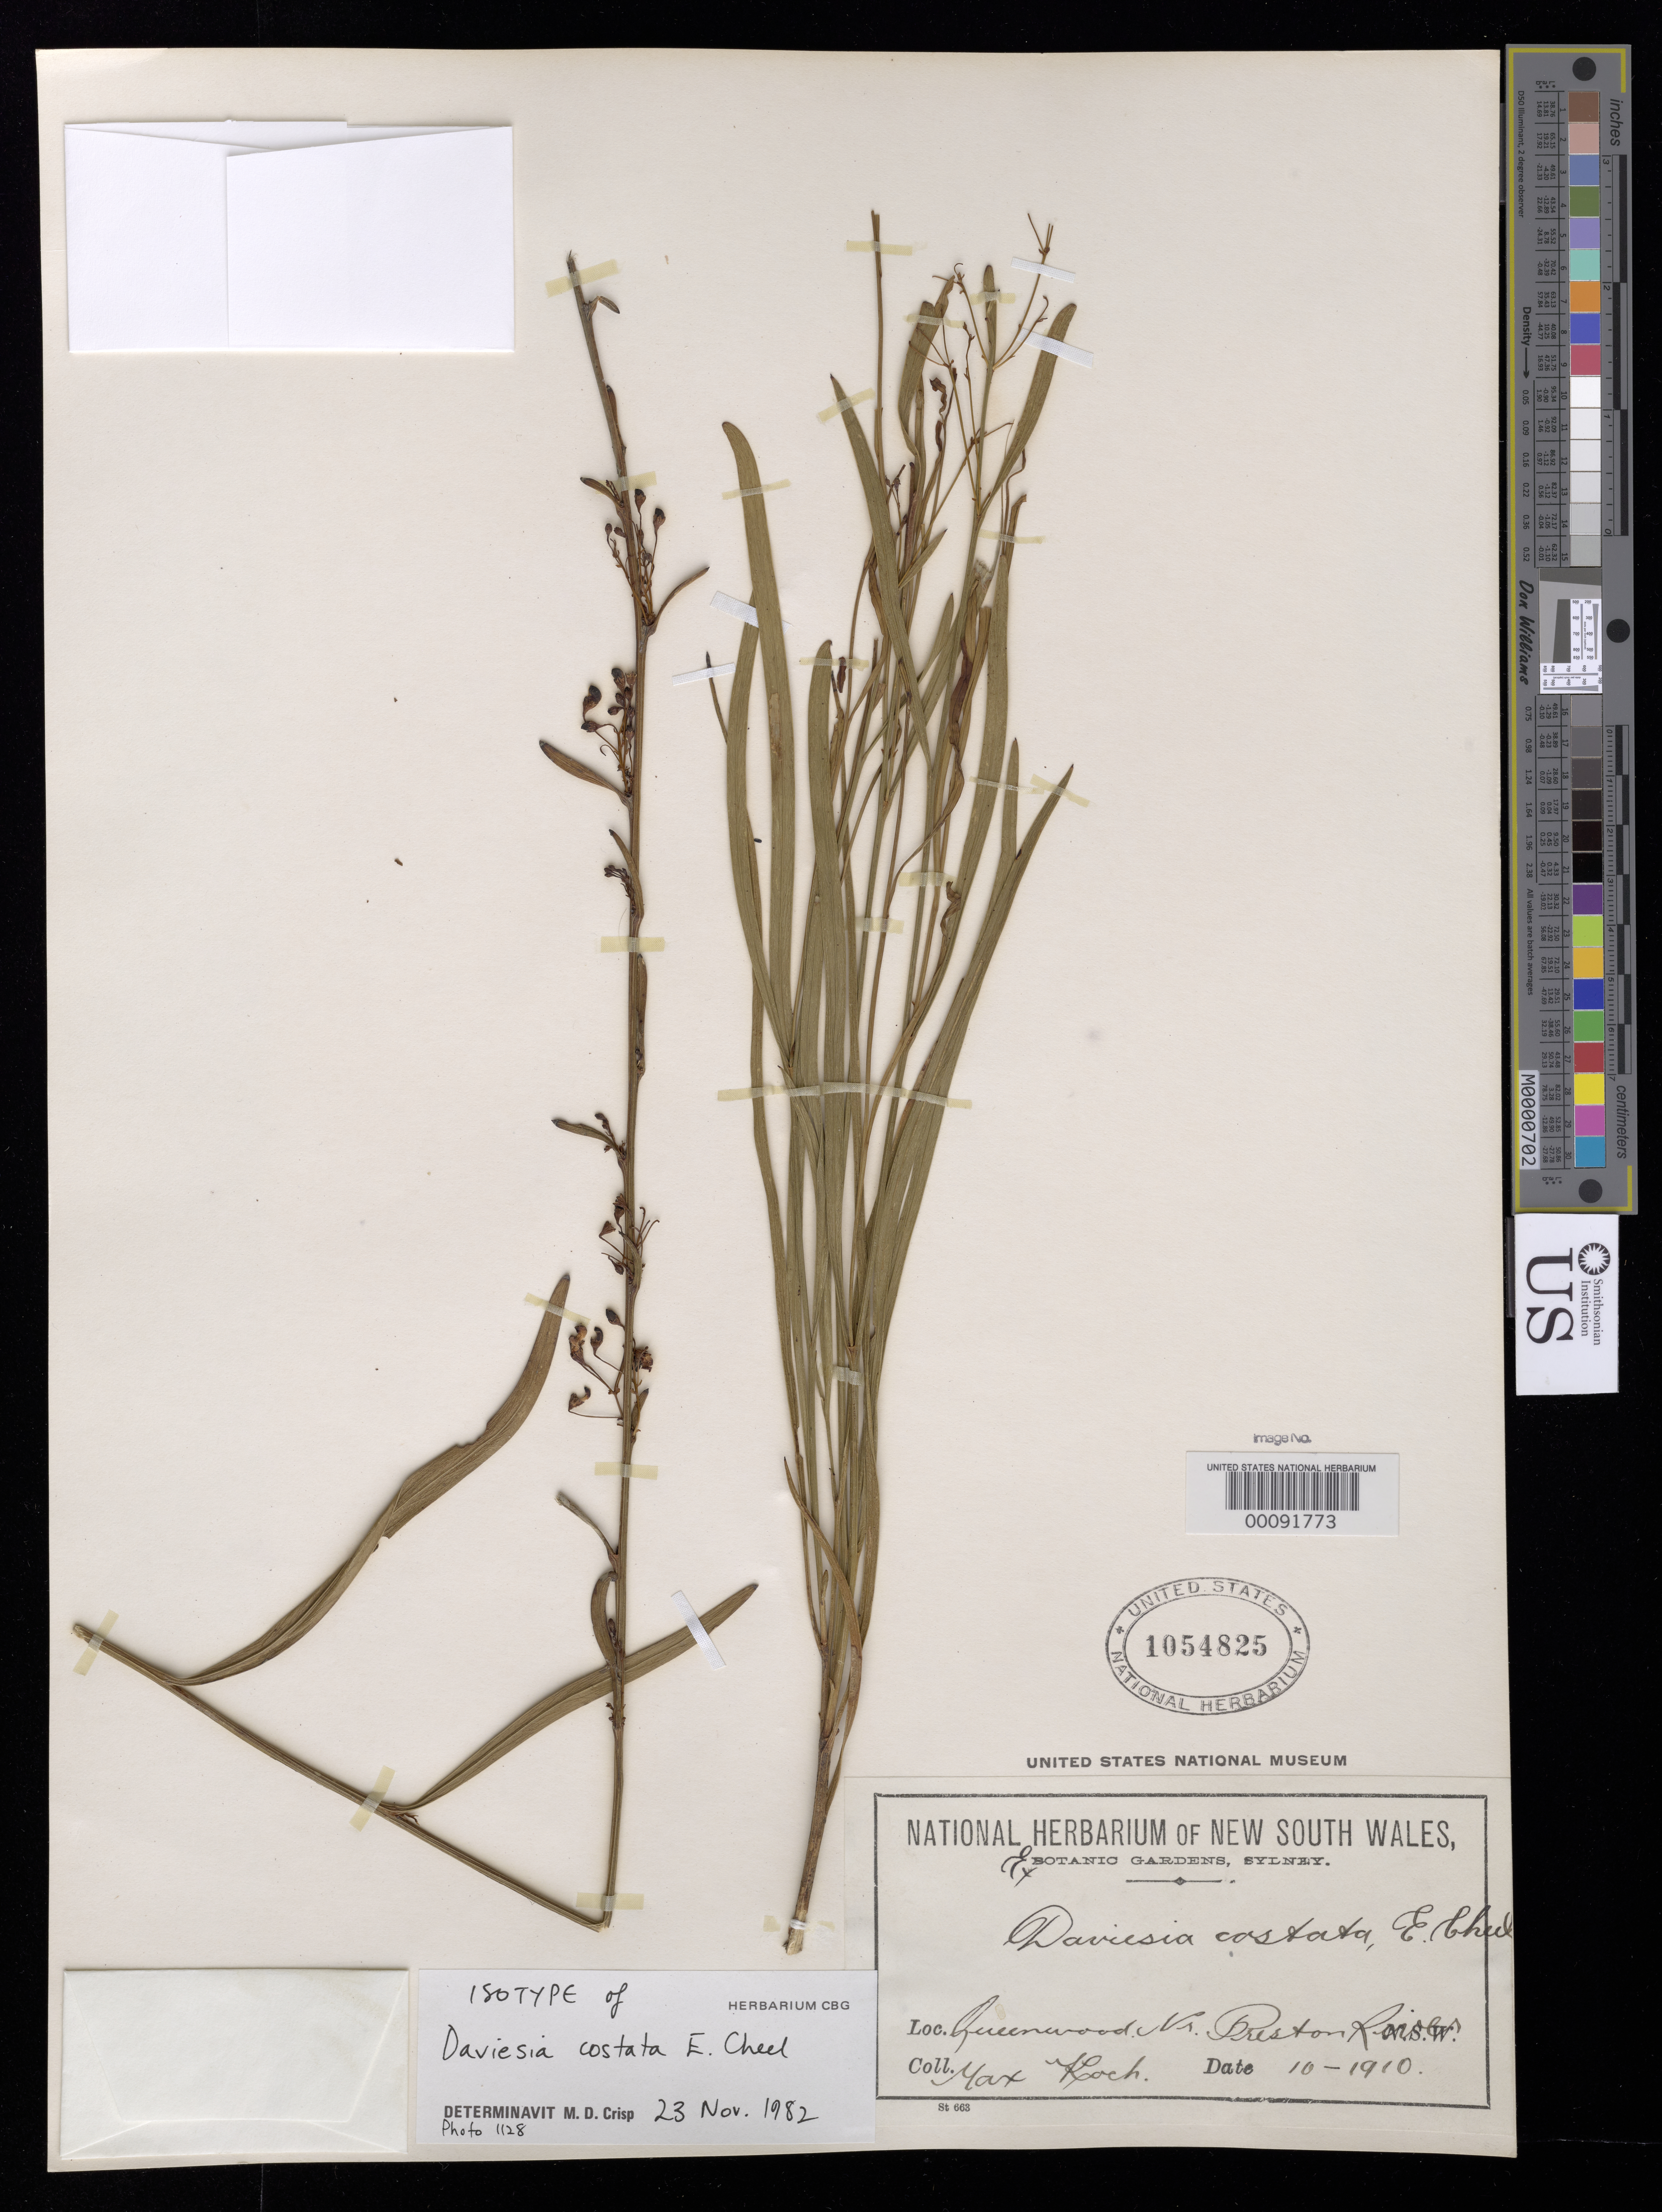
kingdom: Plantae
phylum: Tracheophyta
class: Magnoliopsida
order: Fabales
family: Fabaceae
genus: Daviesia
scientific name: Daviesia costata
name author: Cheel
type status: Syntype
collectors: M. Koch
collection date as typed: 10-1910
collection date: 1910-10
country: Australia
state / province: Western Australia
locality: Queenwood. Nr. Preston River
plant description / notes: Probably a duplicate of the lectotype (and cited as such by Crisp), but lacking cited collection number (2041)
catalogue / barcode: US 1054825